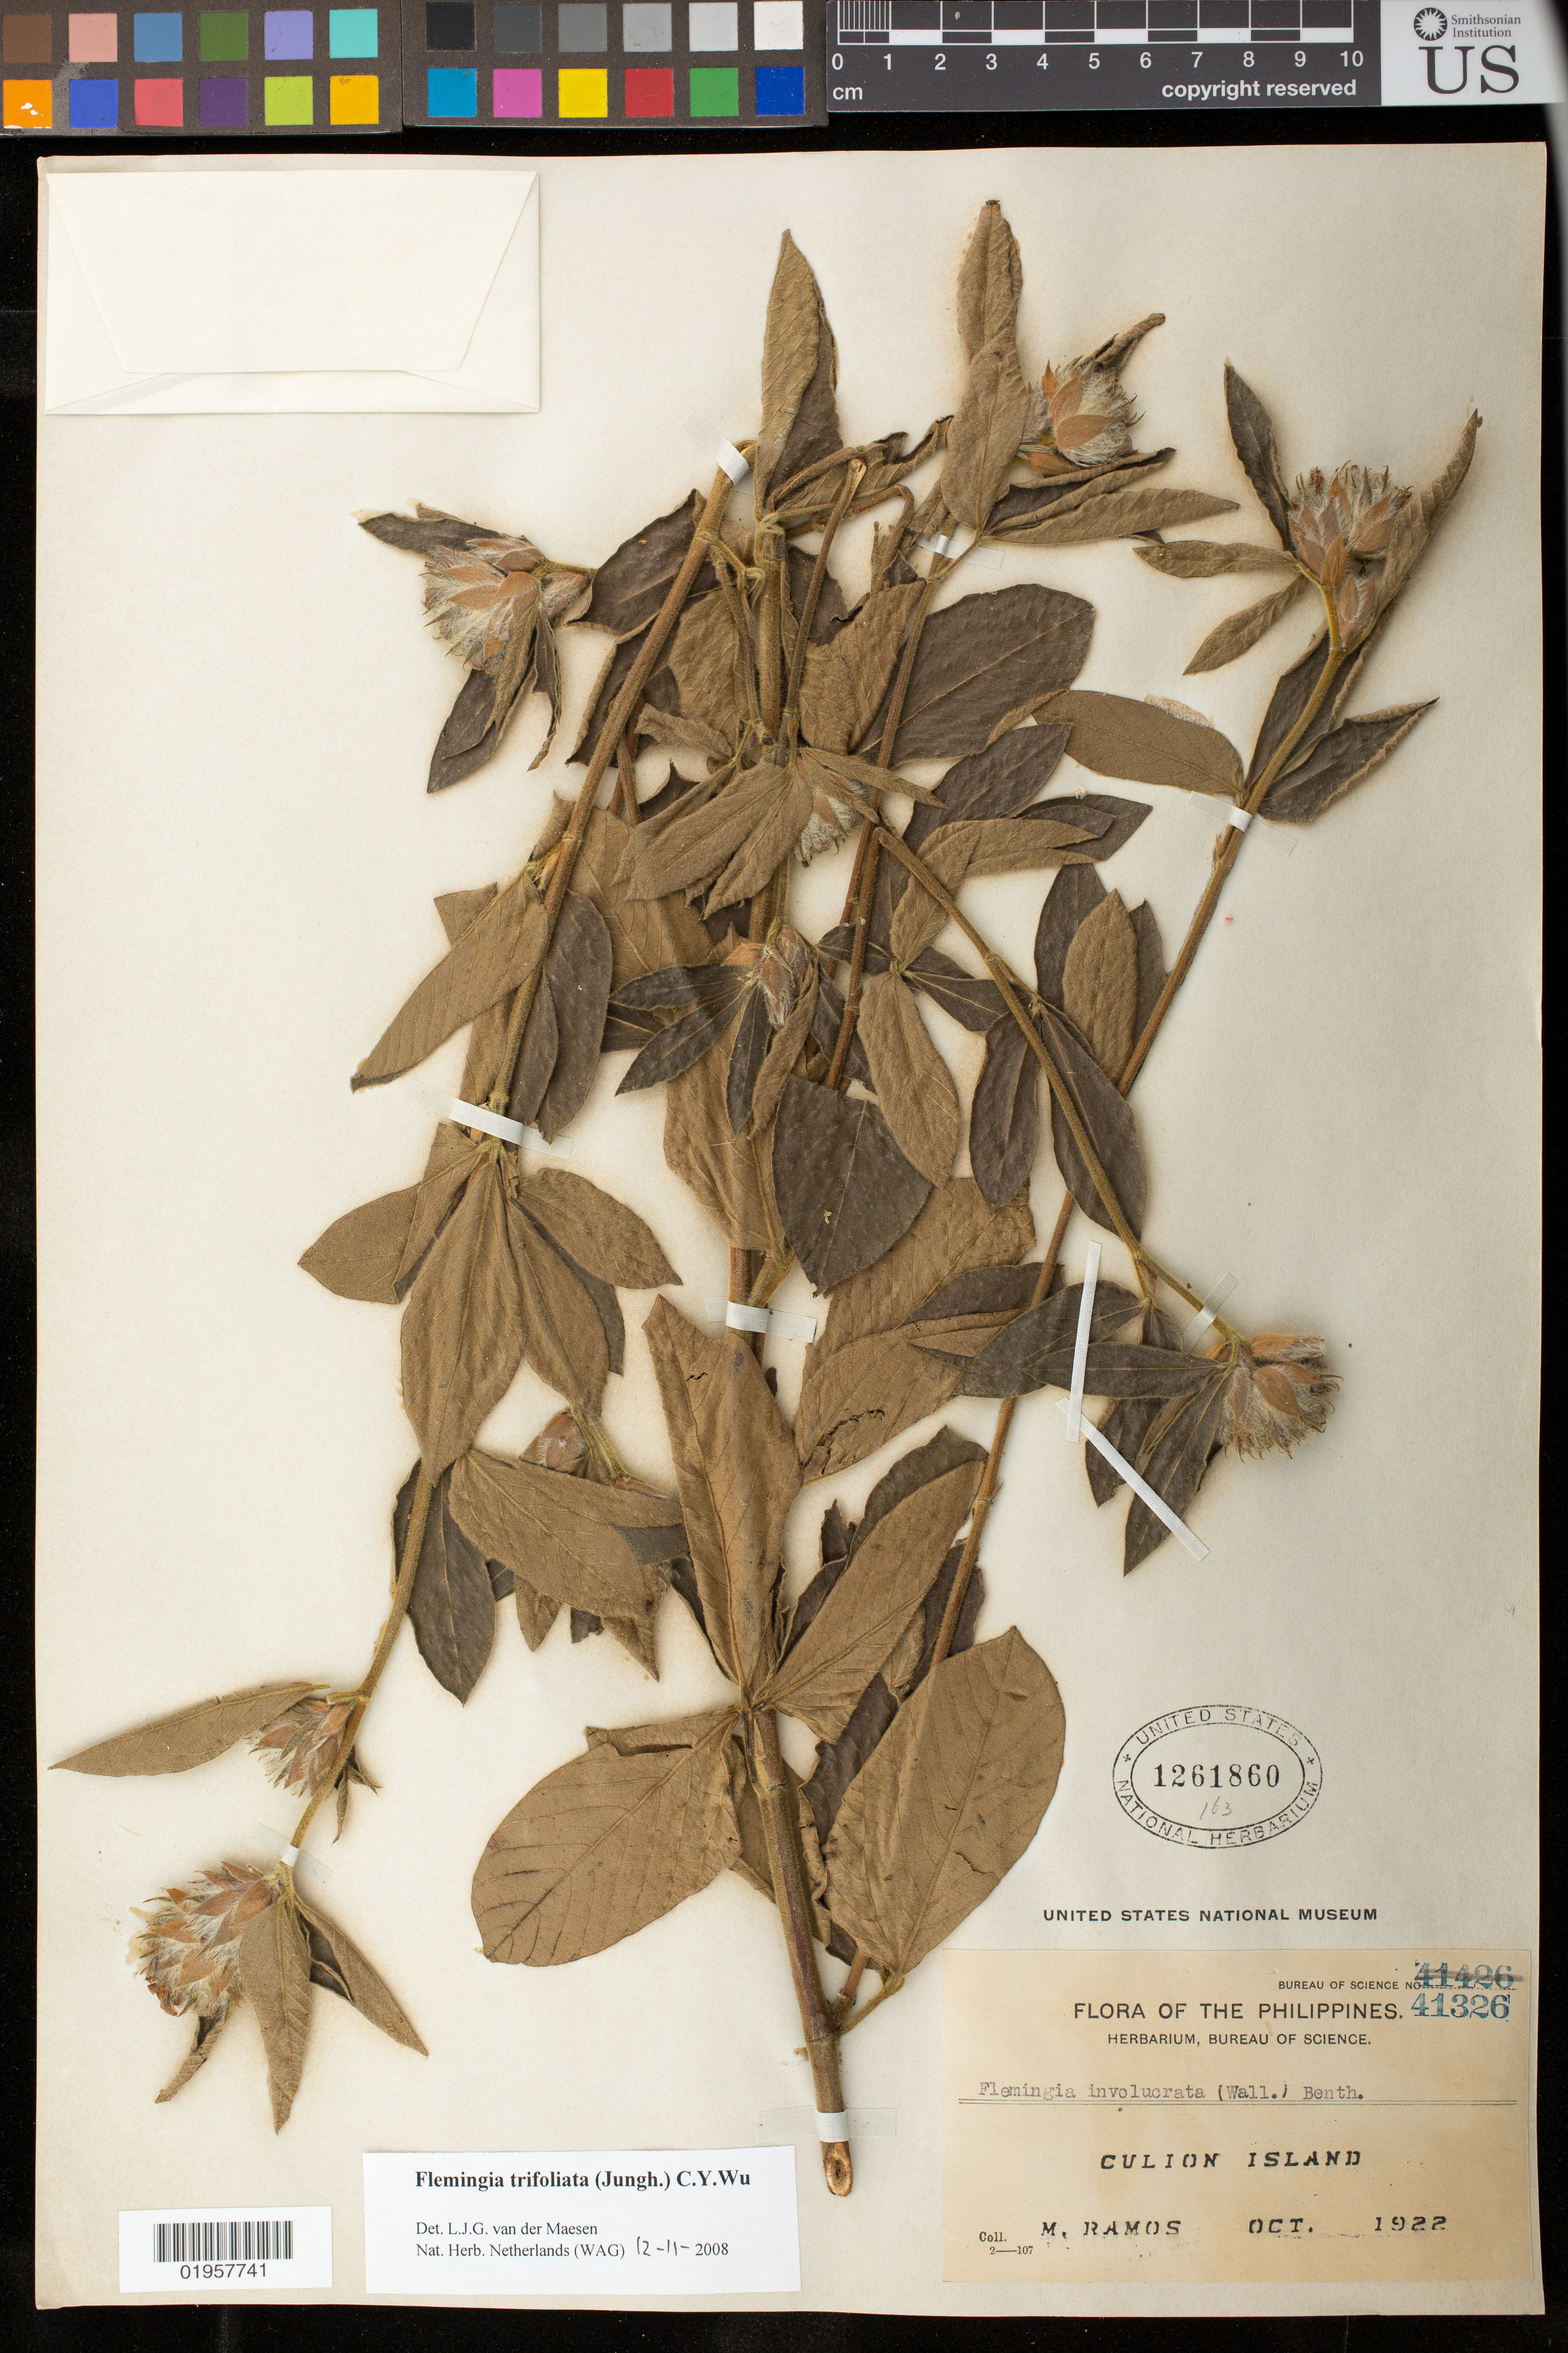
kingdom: Plantae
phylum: Tracheophyta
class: Magnoliopsida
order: Fabales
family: Fabaceae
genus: Flemingia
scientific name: Flemingia trifoliata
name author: (Jungh.) C.Y. Wu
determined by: Van Der Maesen, L. J. G., (WAG), Wageningen University (Netherlands)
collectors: M. Ramos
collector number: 41326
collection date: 1922-10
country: Philippines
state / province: Mimaropa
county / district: Palawan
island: Culion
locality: Culion Island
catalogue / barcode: US 1261860